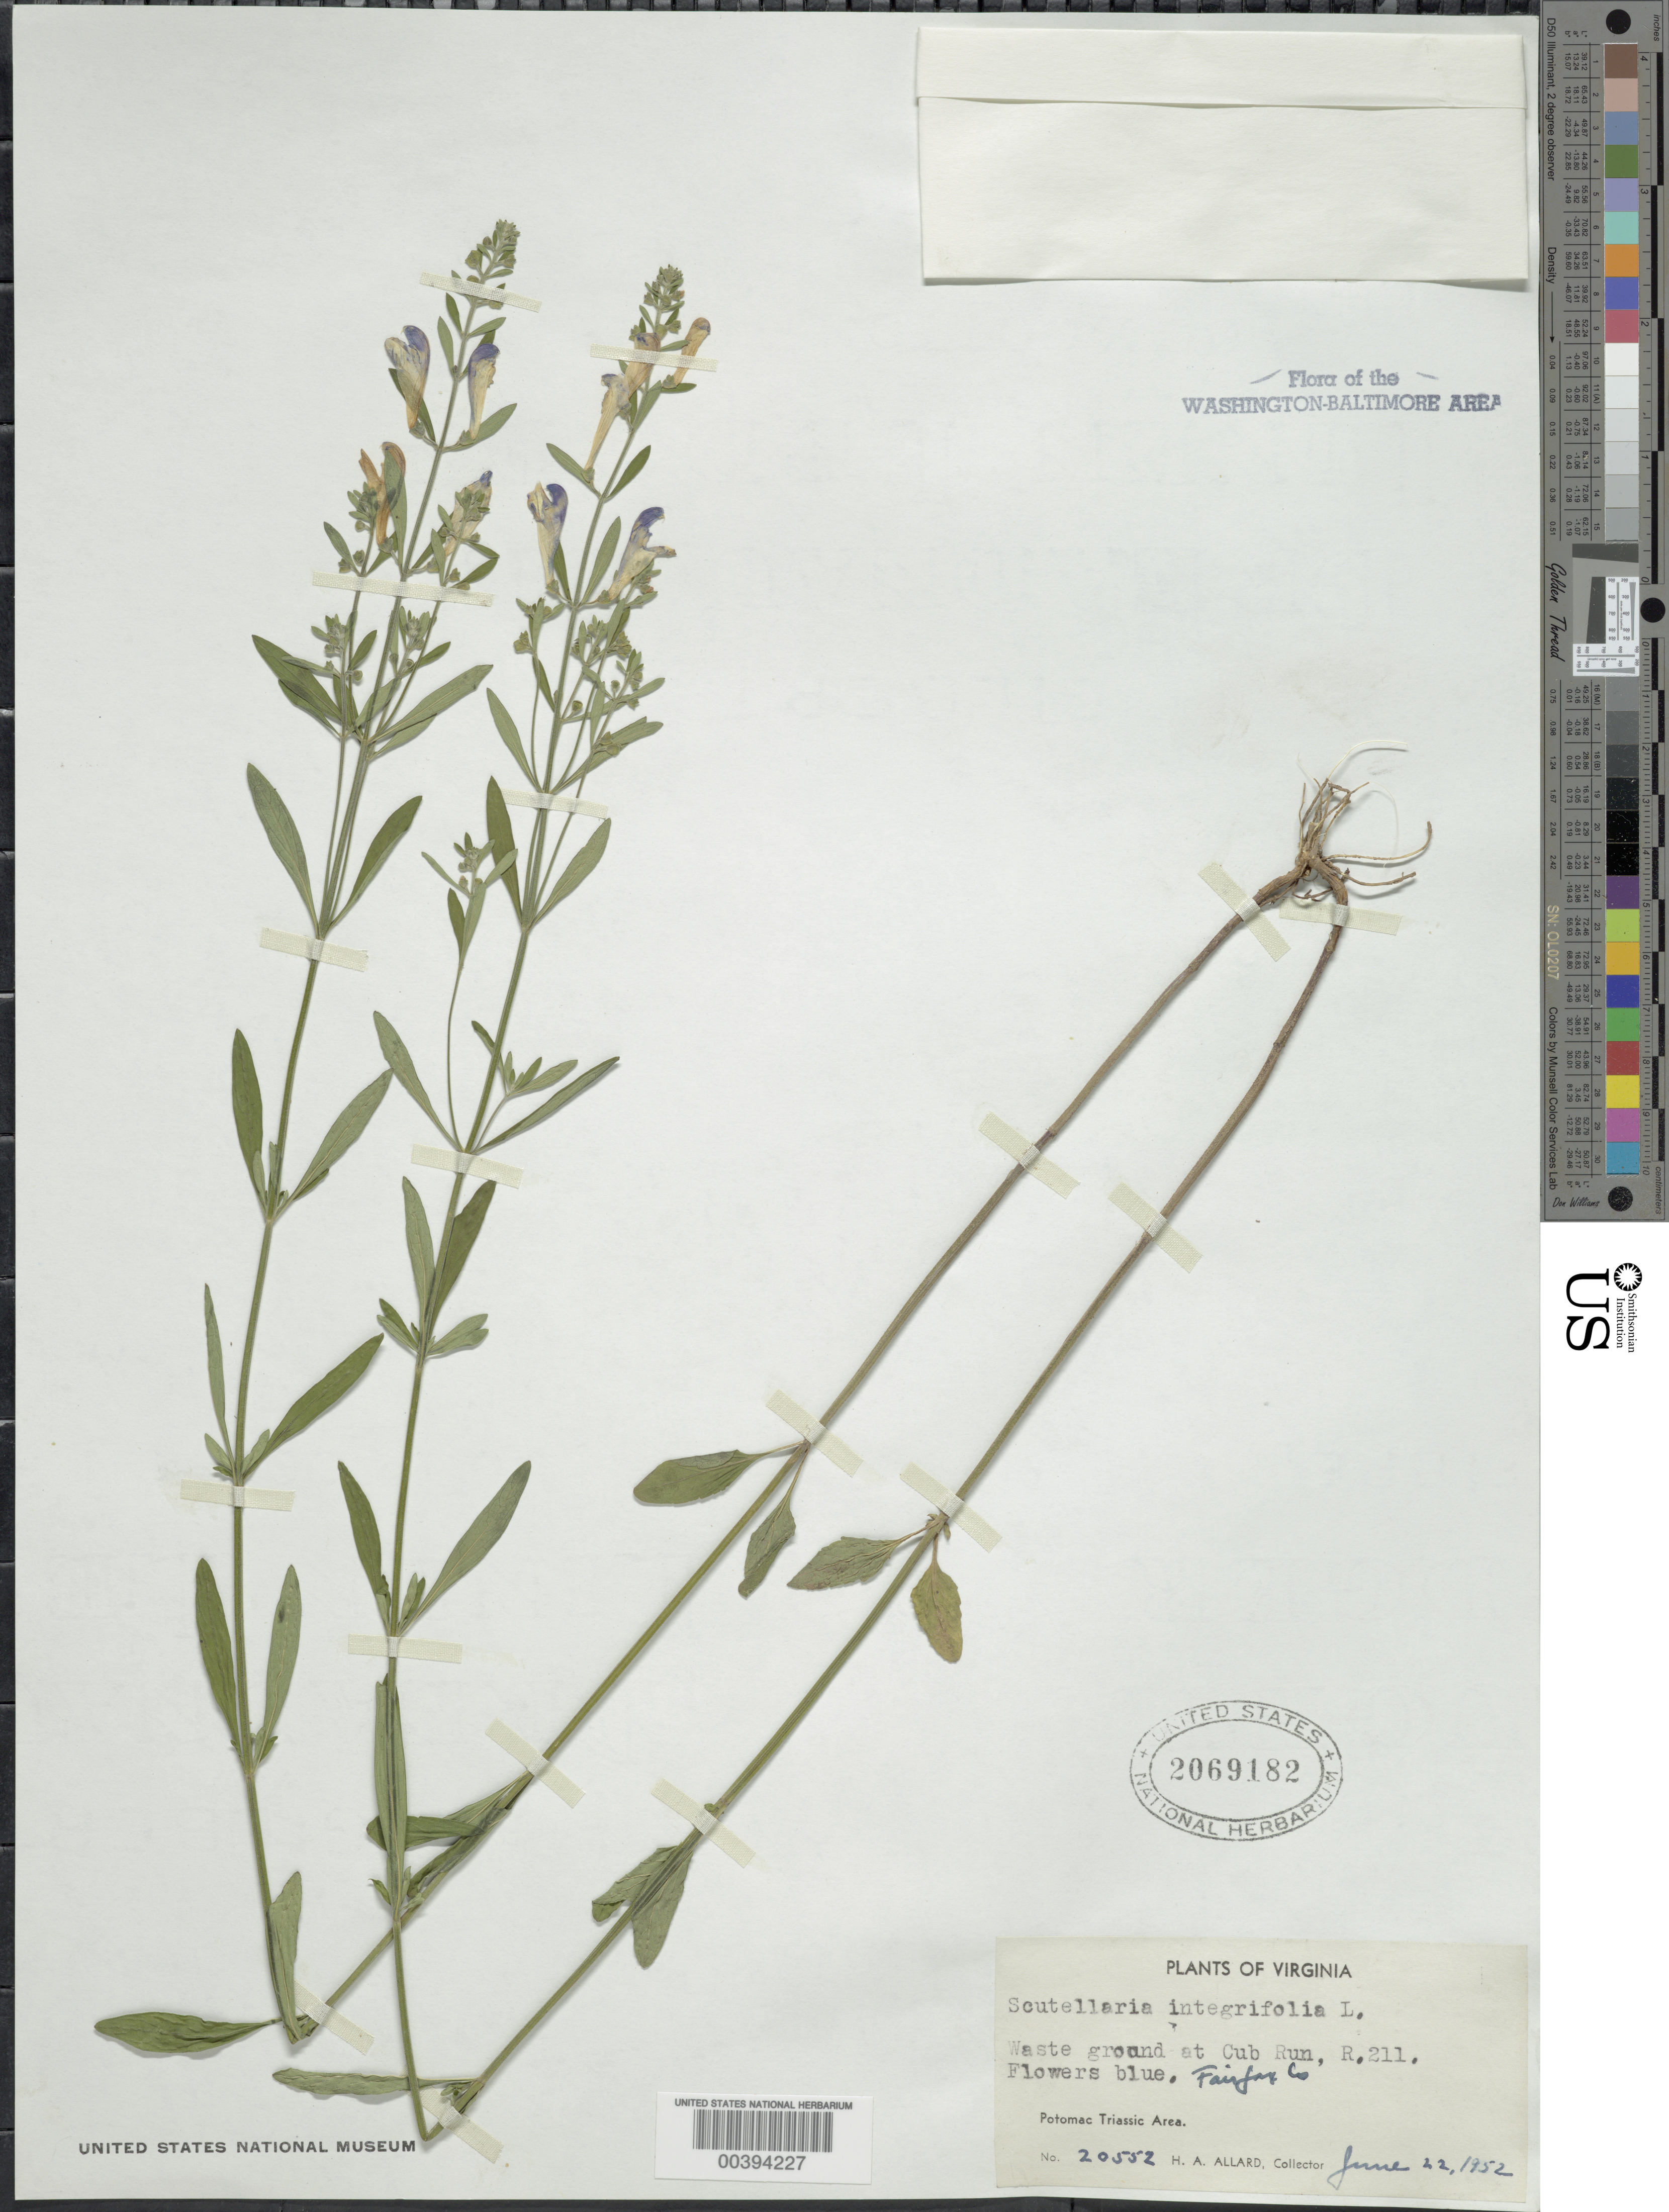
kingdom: Plantae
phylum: Tracheophyta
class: Magnoliopsida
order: Lamiales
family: Lamiaceae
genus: Scutellaria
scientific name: Scutellaria integrifolia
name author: L.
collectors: H. A. Allard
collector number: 20552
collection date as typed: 22 Jun 1952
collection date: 1952-06-22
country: United States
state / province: Virginia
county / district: Fairfax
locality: Cub Run Route 211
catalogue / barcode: US 2069182